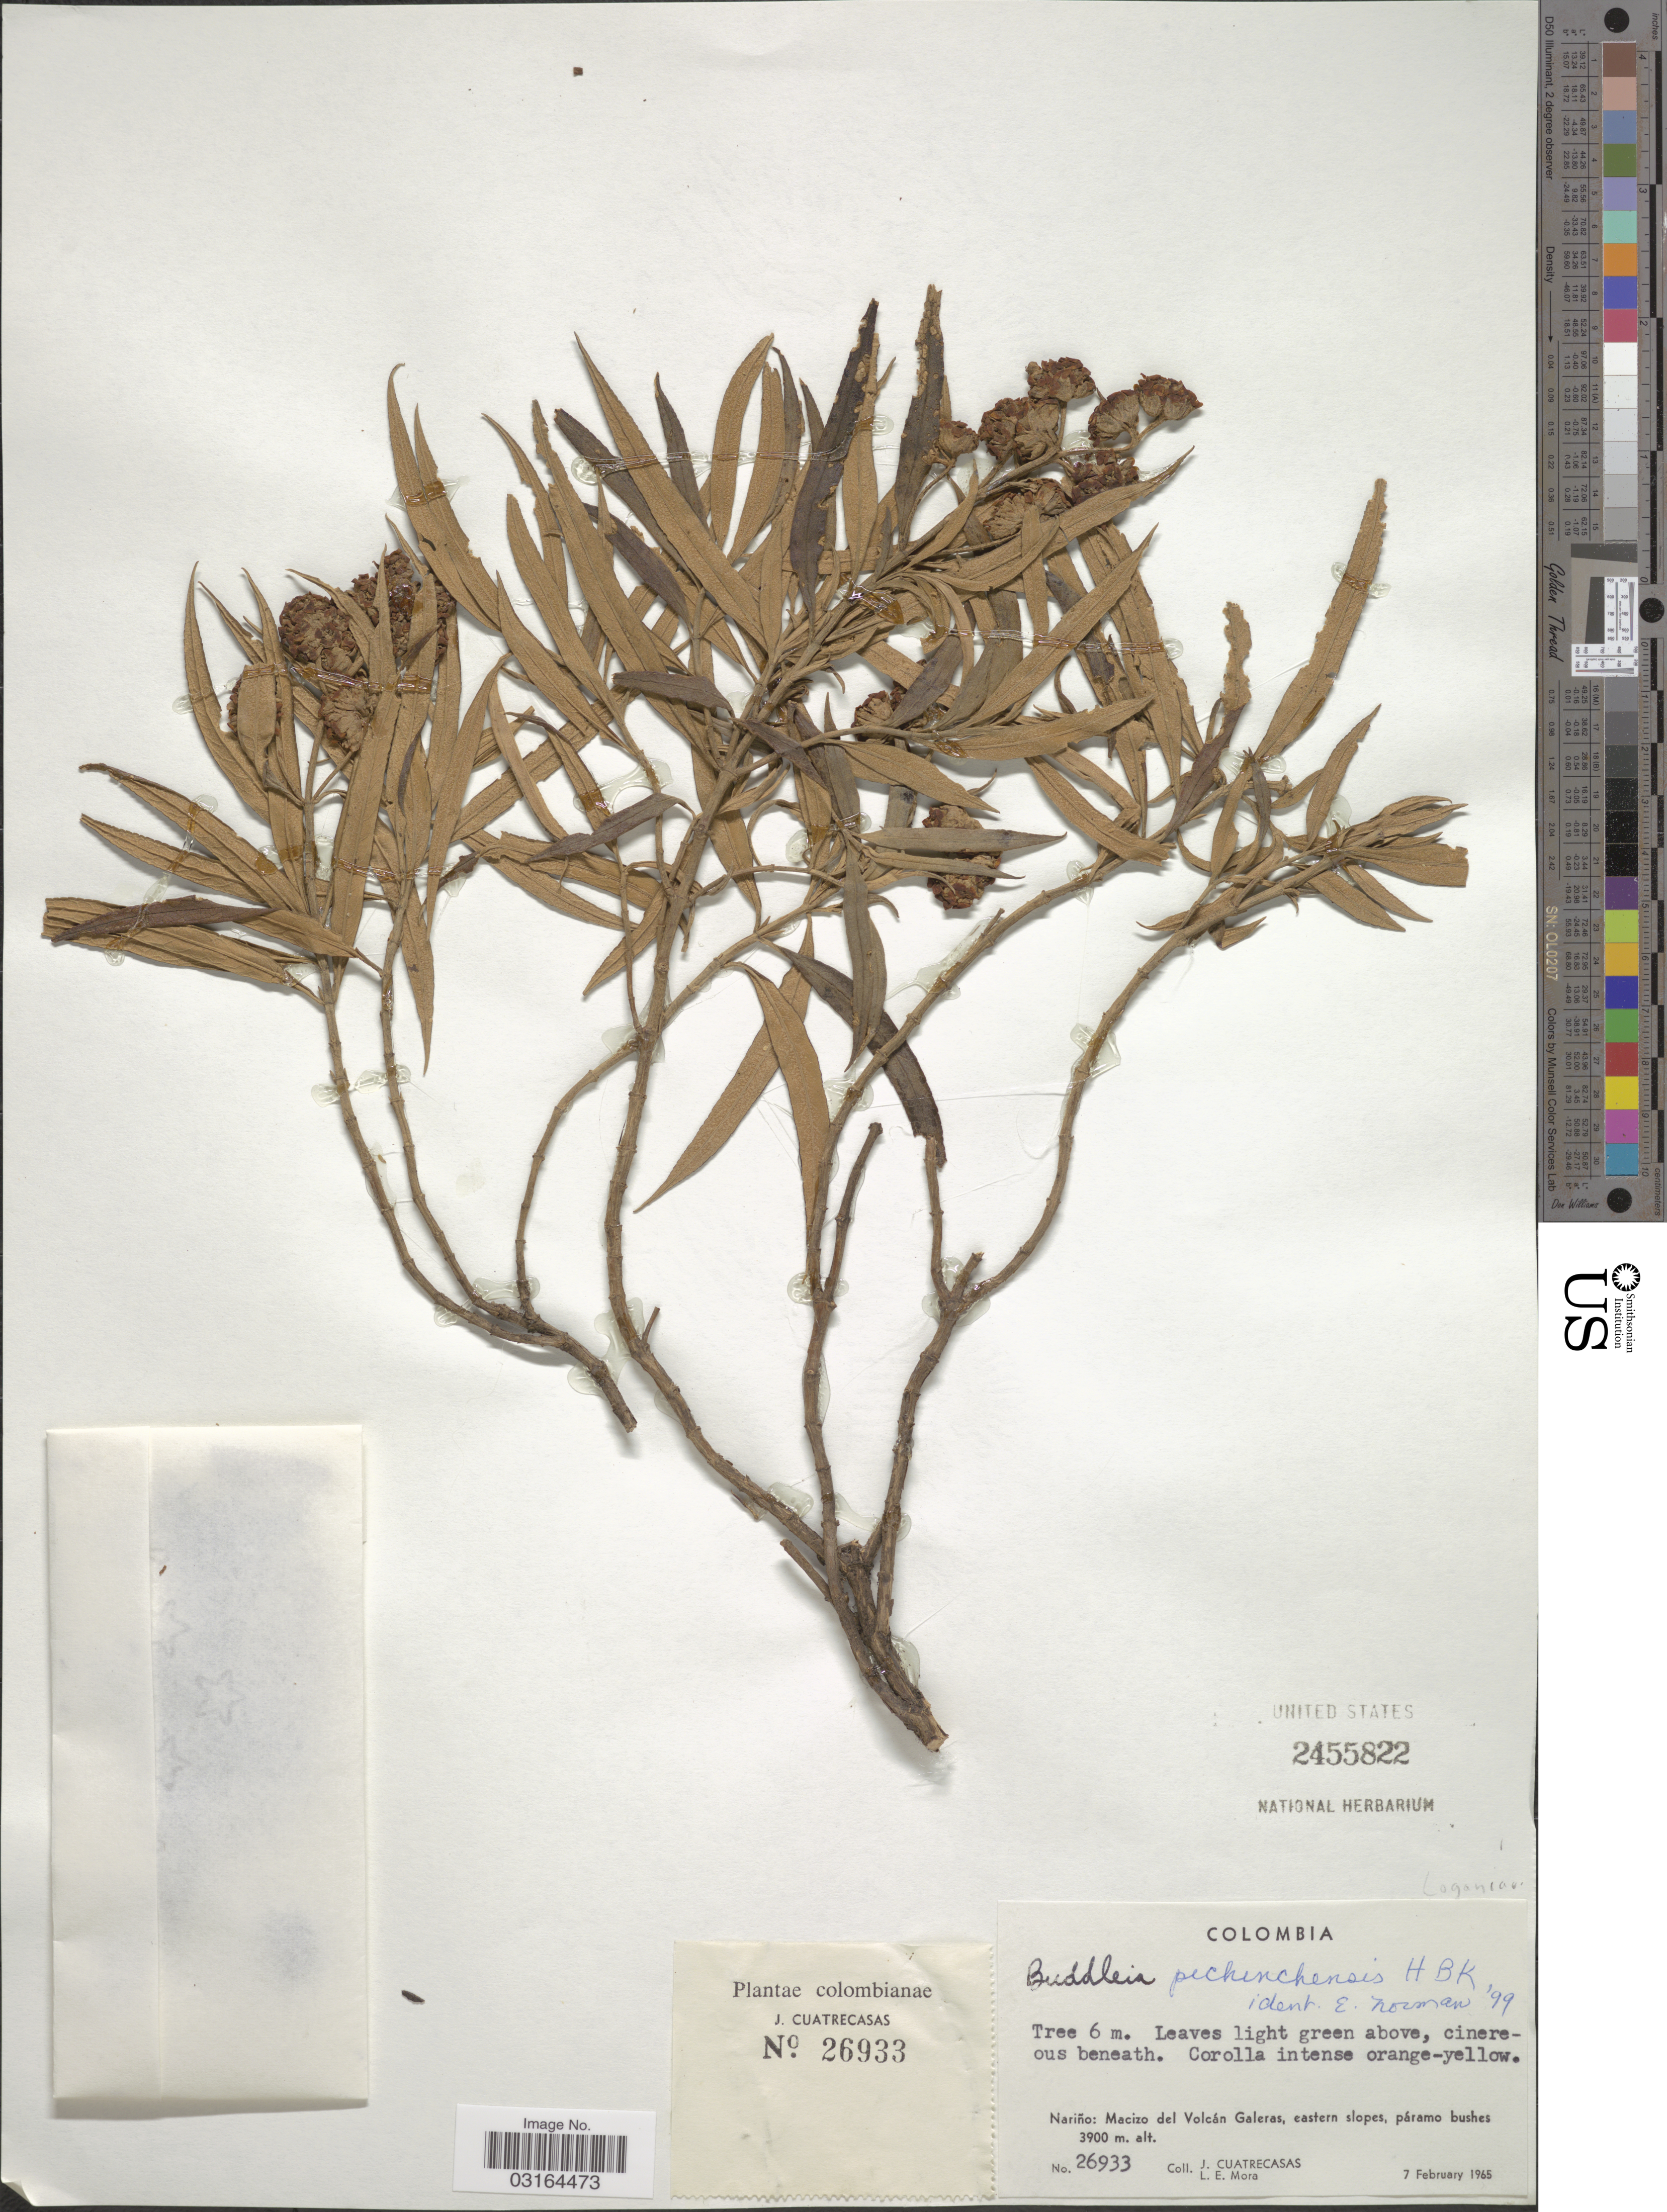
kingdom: Plantae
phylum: Tracheophyta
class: Magnoliopsida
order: Lamiales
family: Scrophulariaceae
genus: Buddleja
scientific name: Buddleja pichinchensis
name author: Kunth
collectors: J. Cuatrecasas & L. Mora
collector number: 26933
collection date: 1965-02-07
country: Colombia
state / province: Nariño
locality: Macizo del Volcán Galeras, eastern slopes, páramo bushes.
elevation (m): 3900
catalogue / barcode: US 2455822